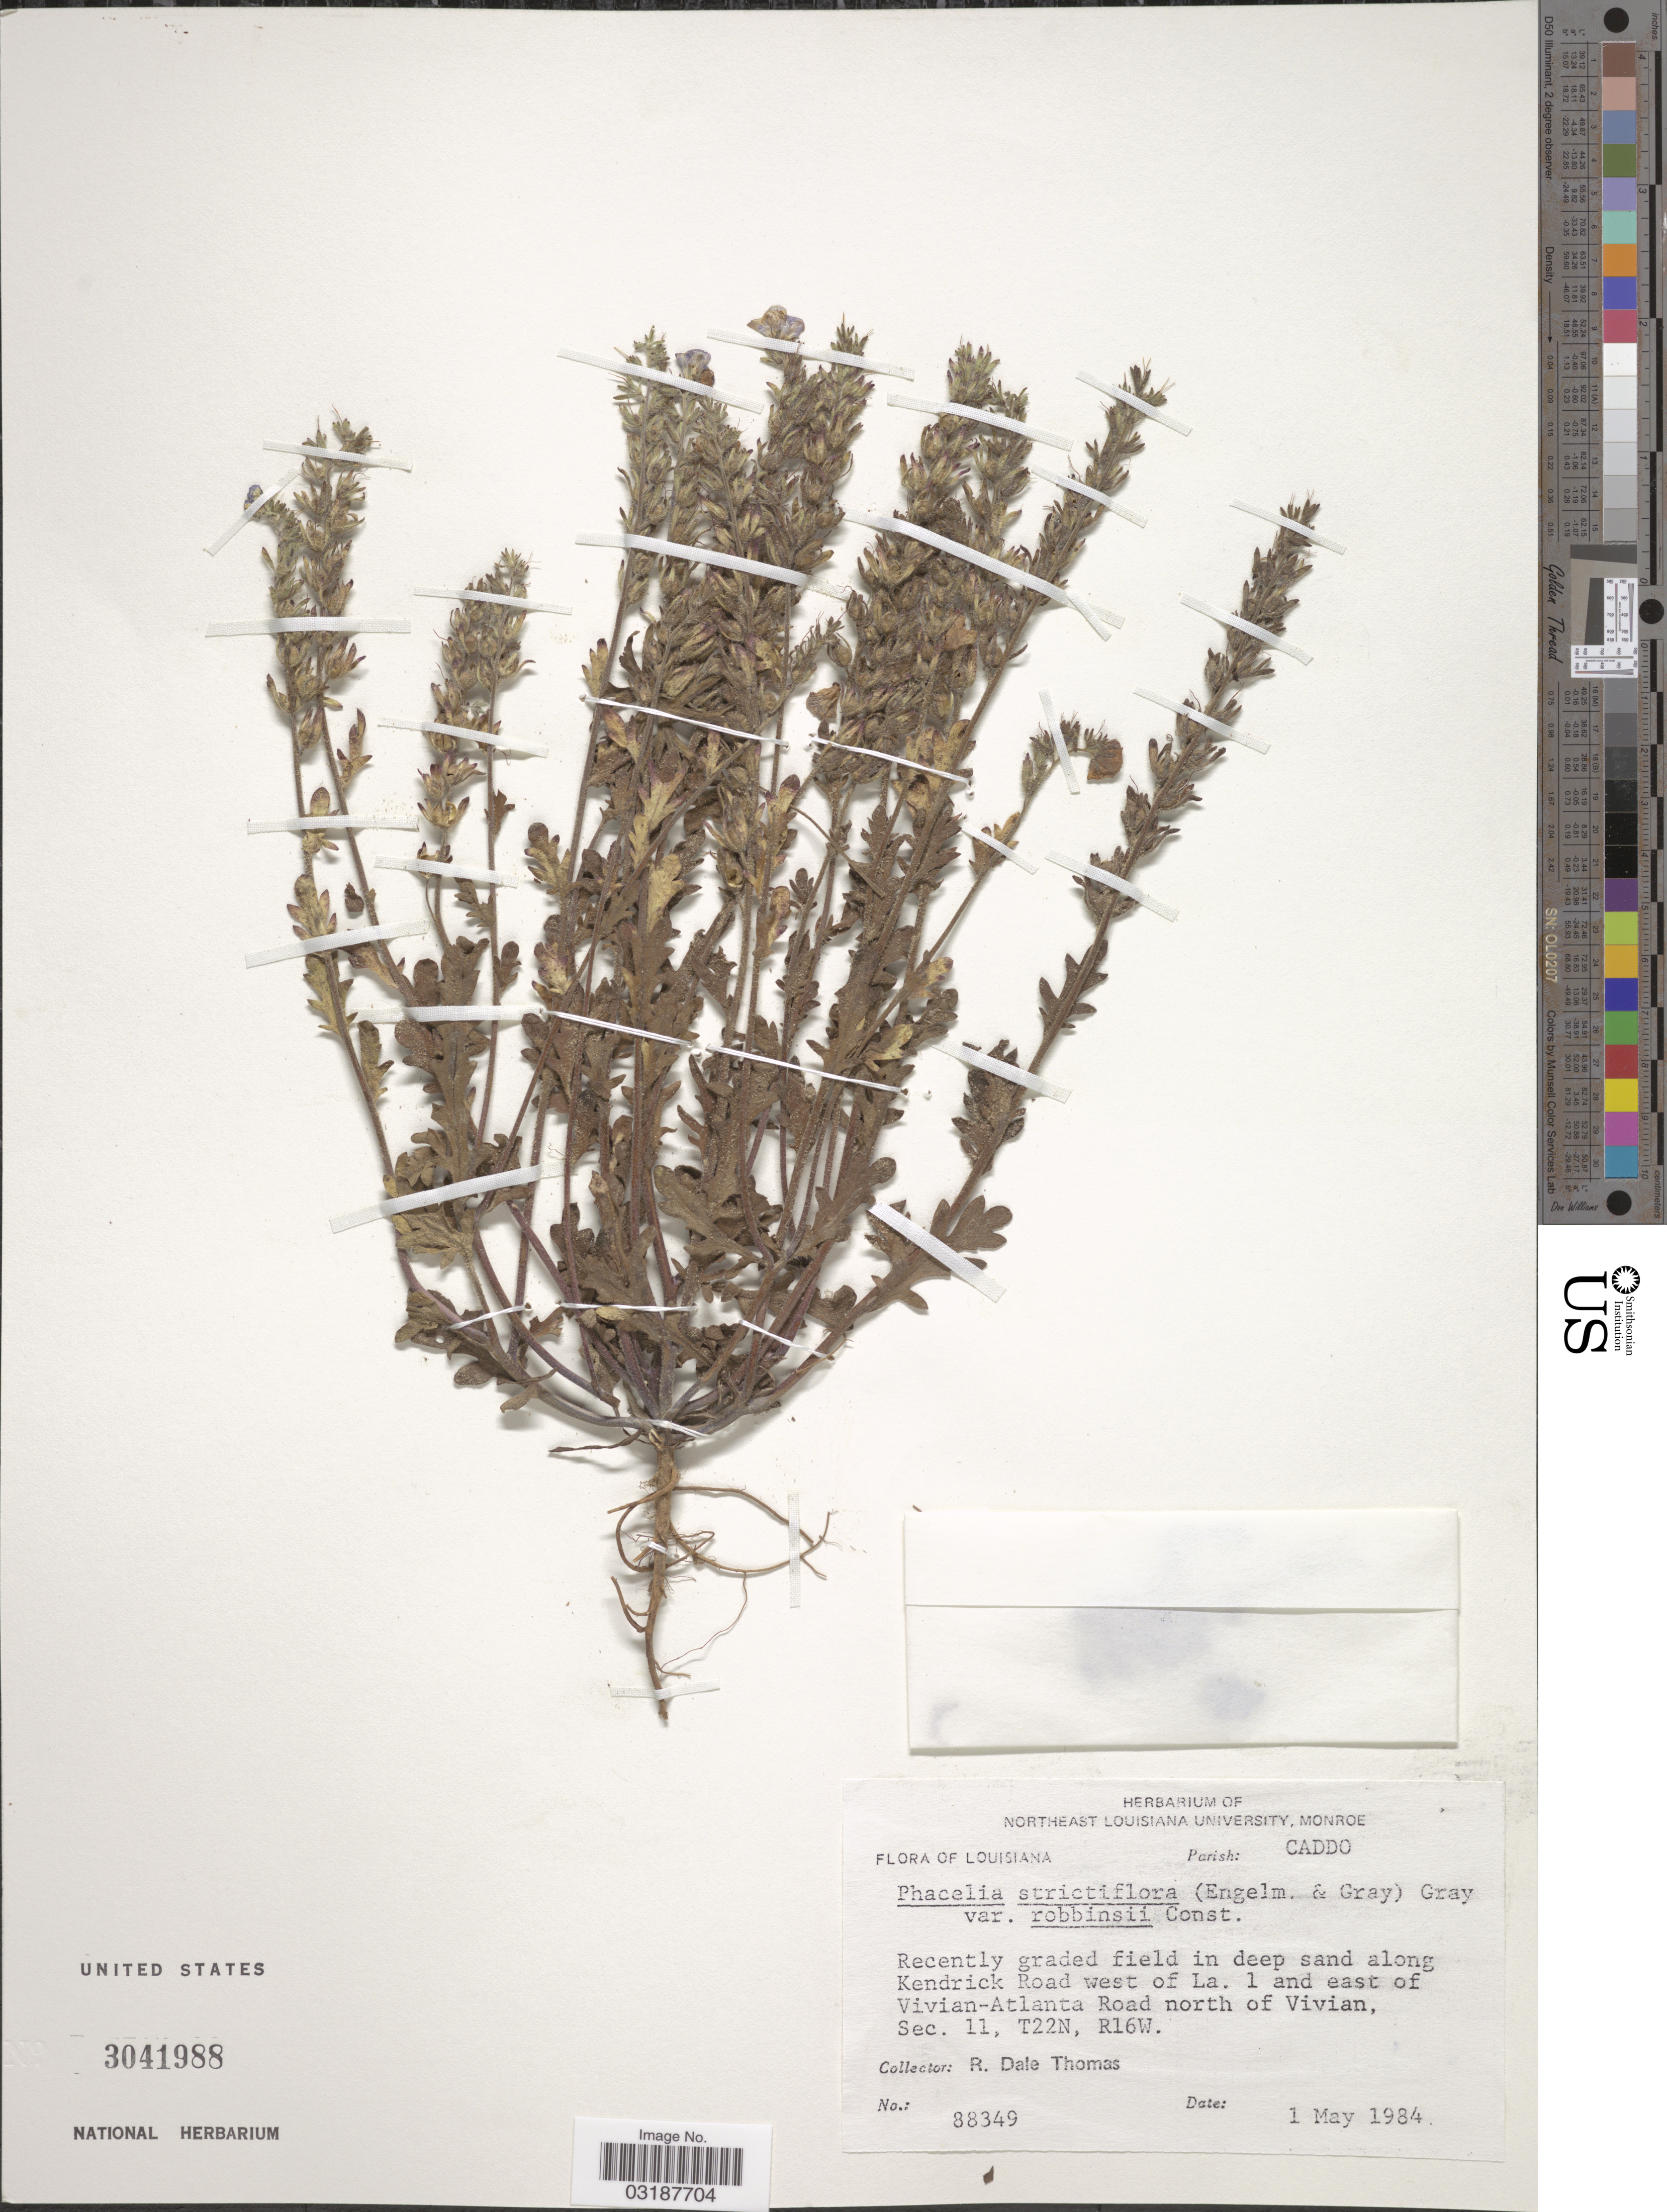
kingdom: Plantae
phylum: Tracheophyta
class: Magnoliopsida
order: Boraginales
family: Hydrophyllaceae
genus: Phacelia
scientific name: Phacelia strictiflora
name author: (Engelm. & A. Gray) A. Gray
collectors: R. Thomas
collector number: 88349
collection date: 1984-05-01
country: United States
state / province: Louisiana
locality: Parish: Caddo, Recently graded field in deep sand along Kendrick Road west of La. 1 and east of Vivian-Atlanta Road north of Vivian, Sec. 11, T22N, R16W.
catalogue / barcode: US 3041988